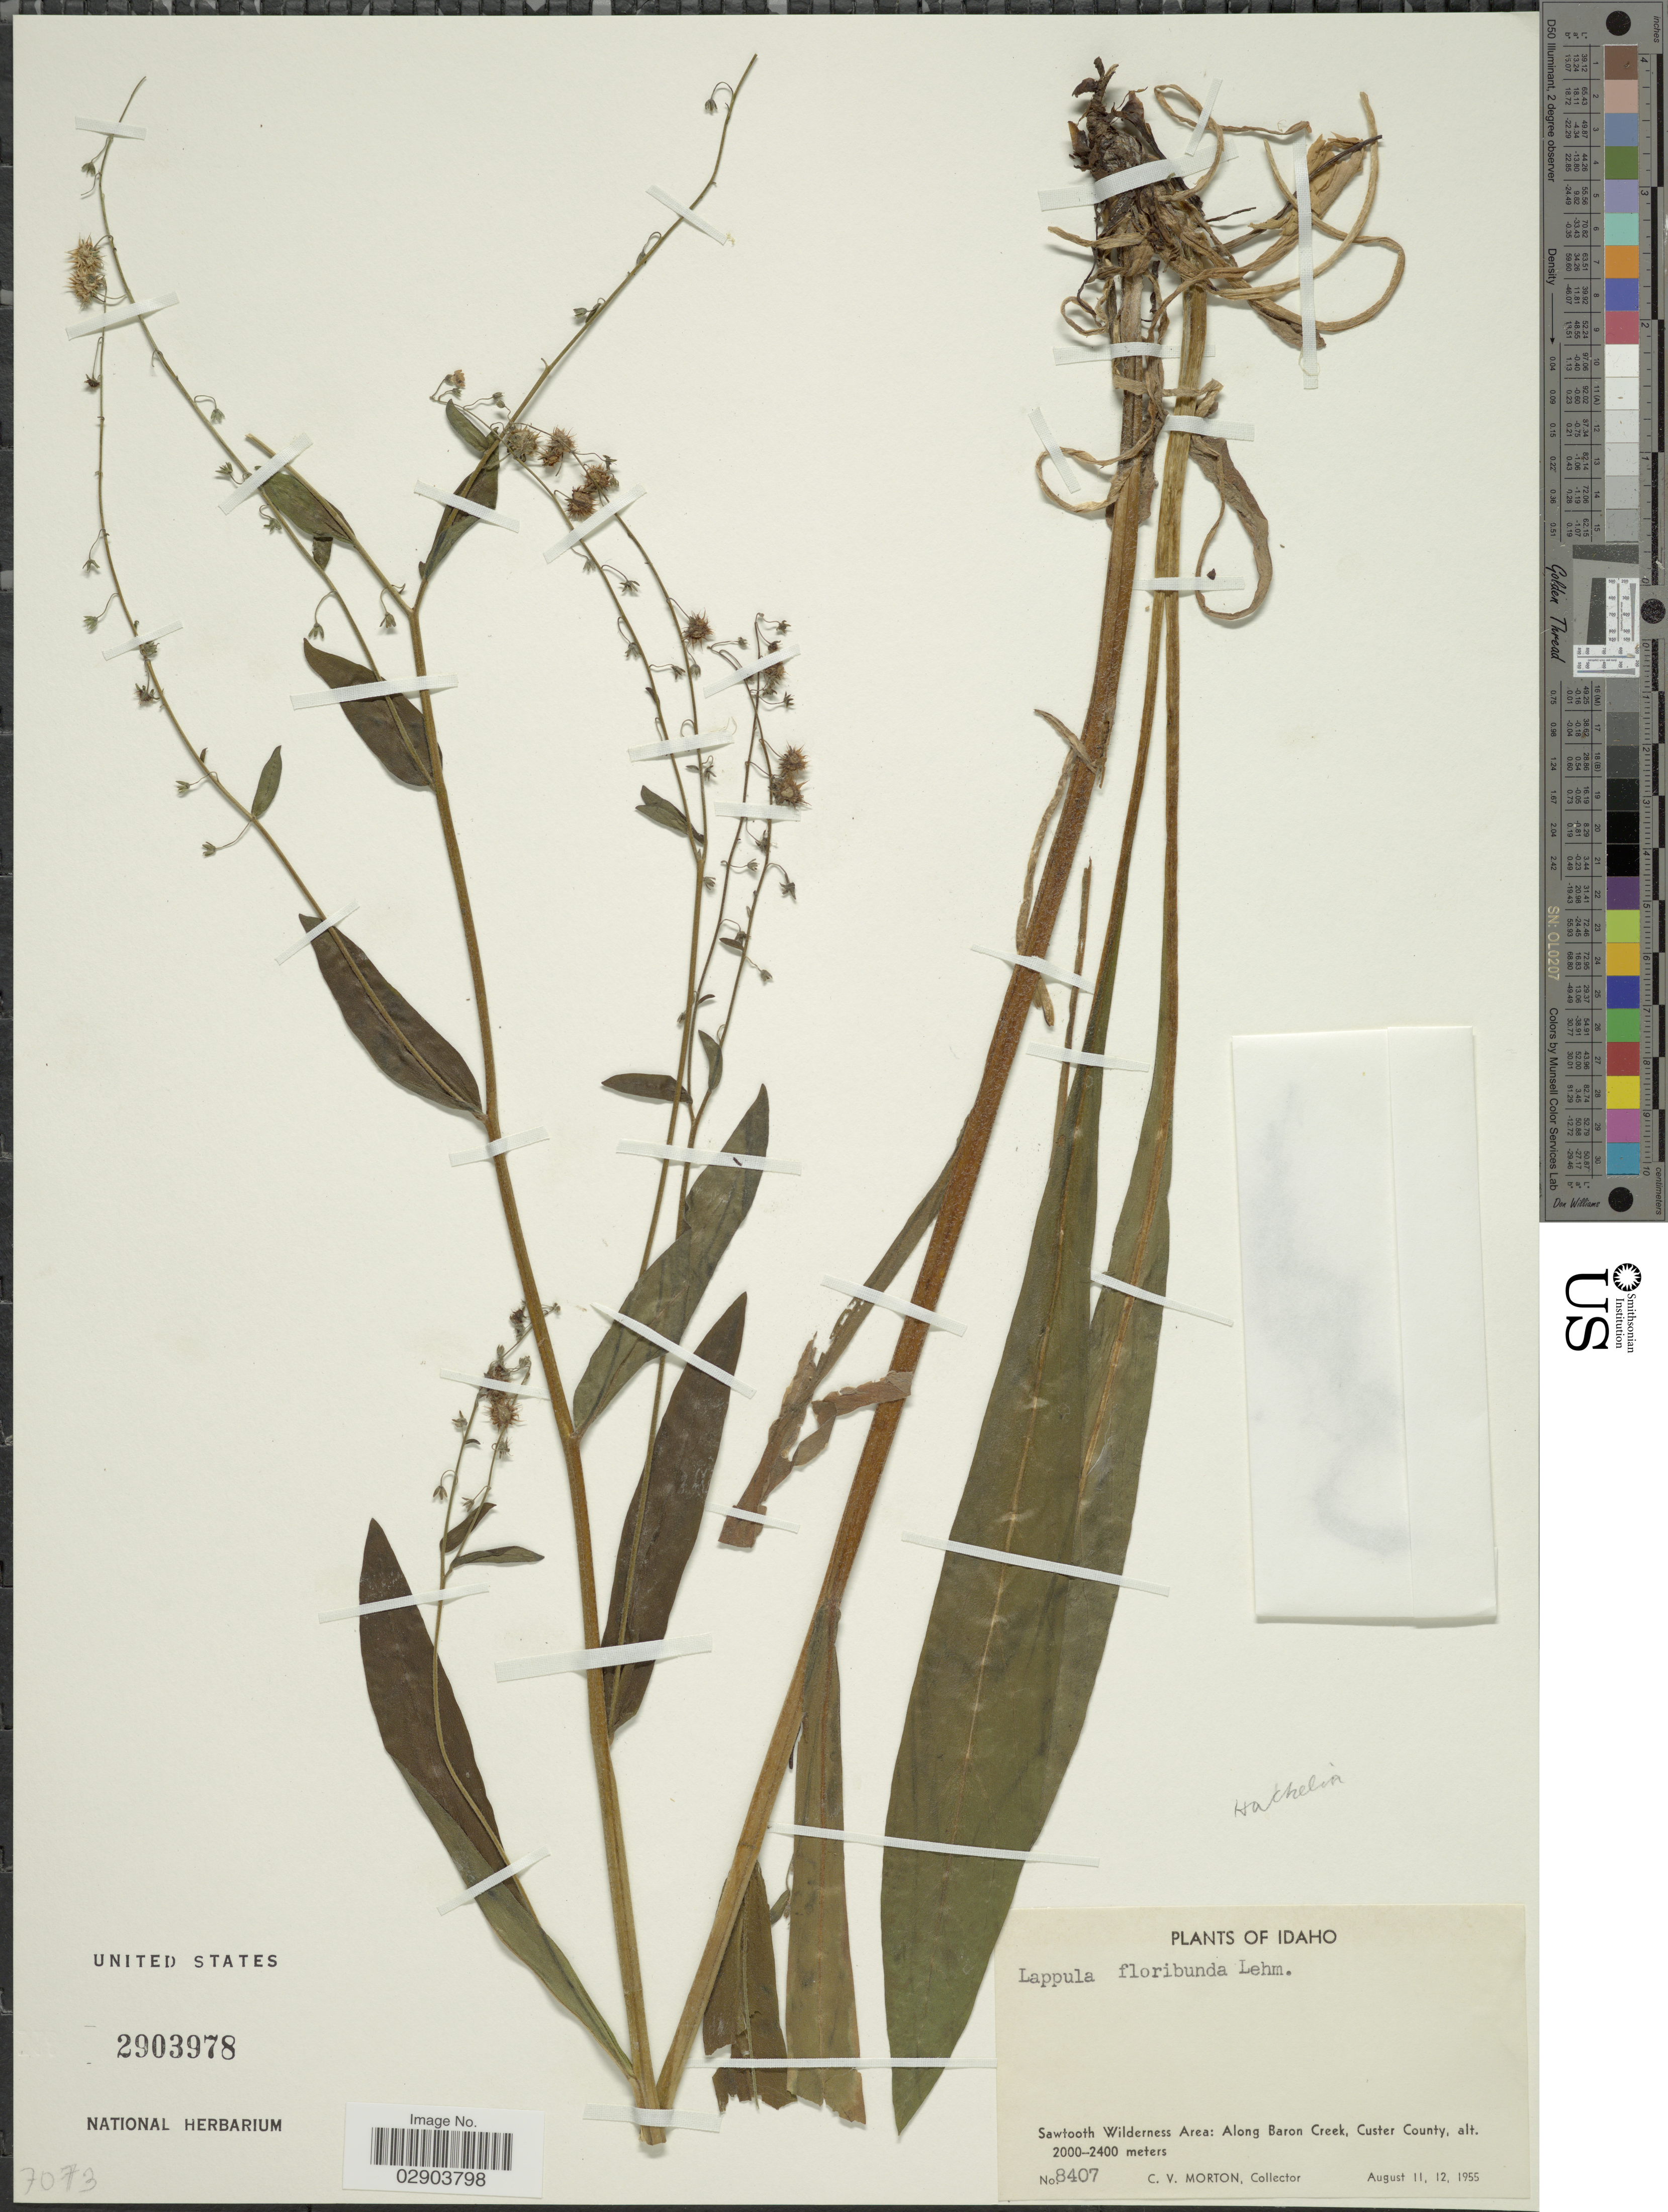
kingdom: Plantae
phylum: Tracheophyta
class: Magnoliopsida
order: Boraginales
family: Boraginaceae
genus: Hackelia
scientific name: Hackelia floribunda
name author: (Lehm.) I.M. Johnst.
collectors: C. V. Morton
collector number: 8407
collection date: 1955-08-11/1955-08-12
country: United States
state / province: Idaho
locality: Sawtooth Wilderness Area, Along Baron Creek, Custer County.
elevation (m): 2000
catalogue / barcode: US 2903978